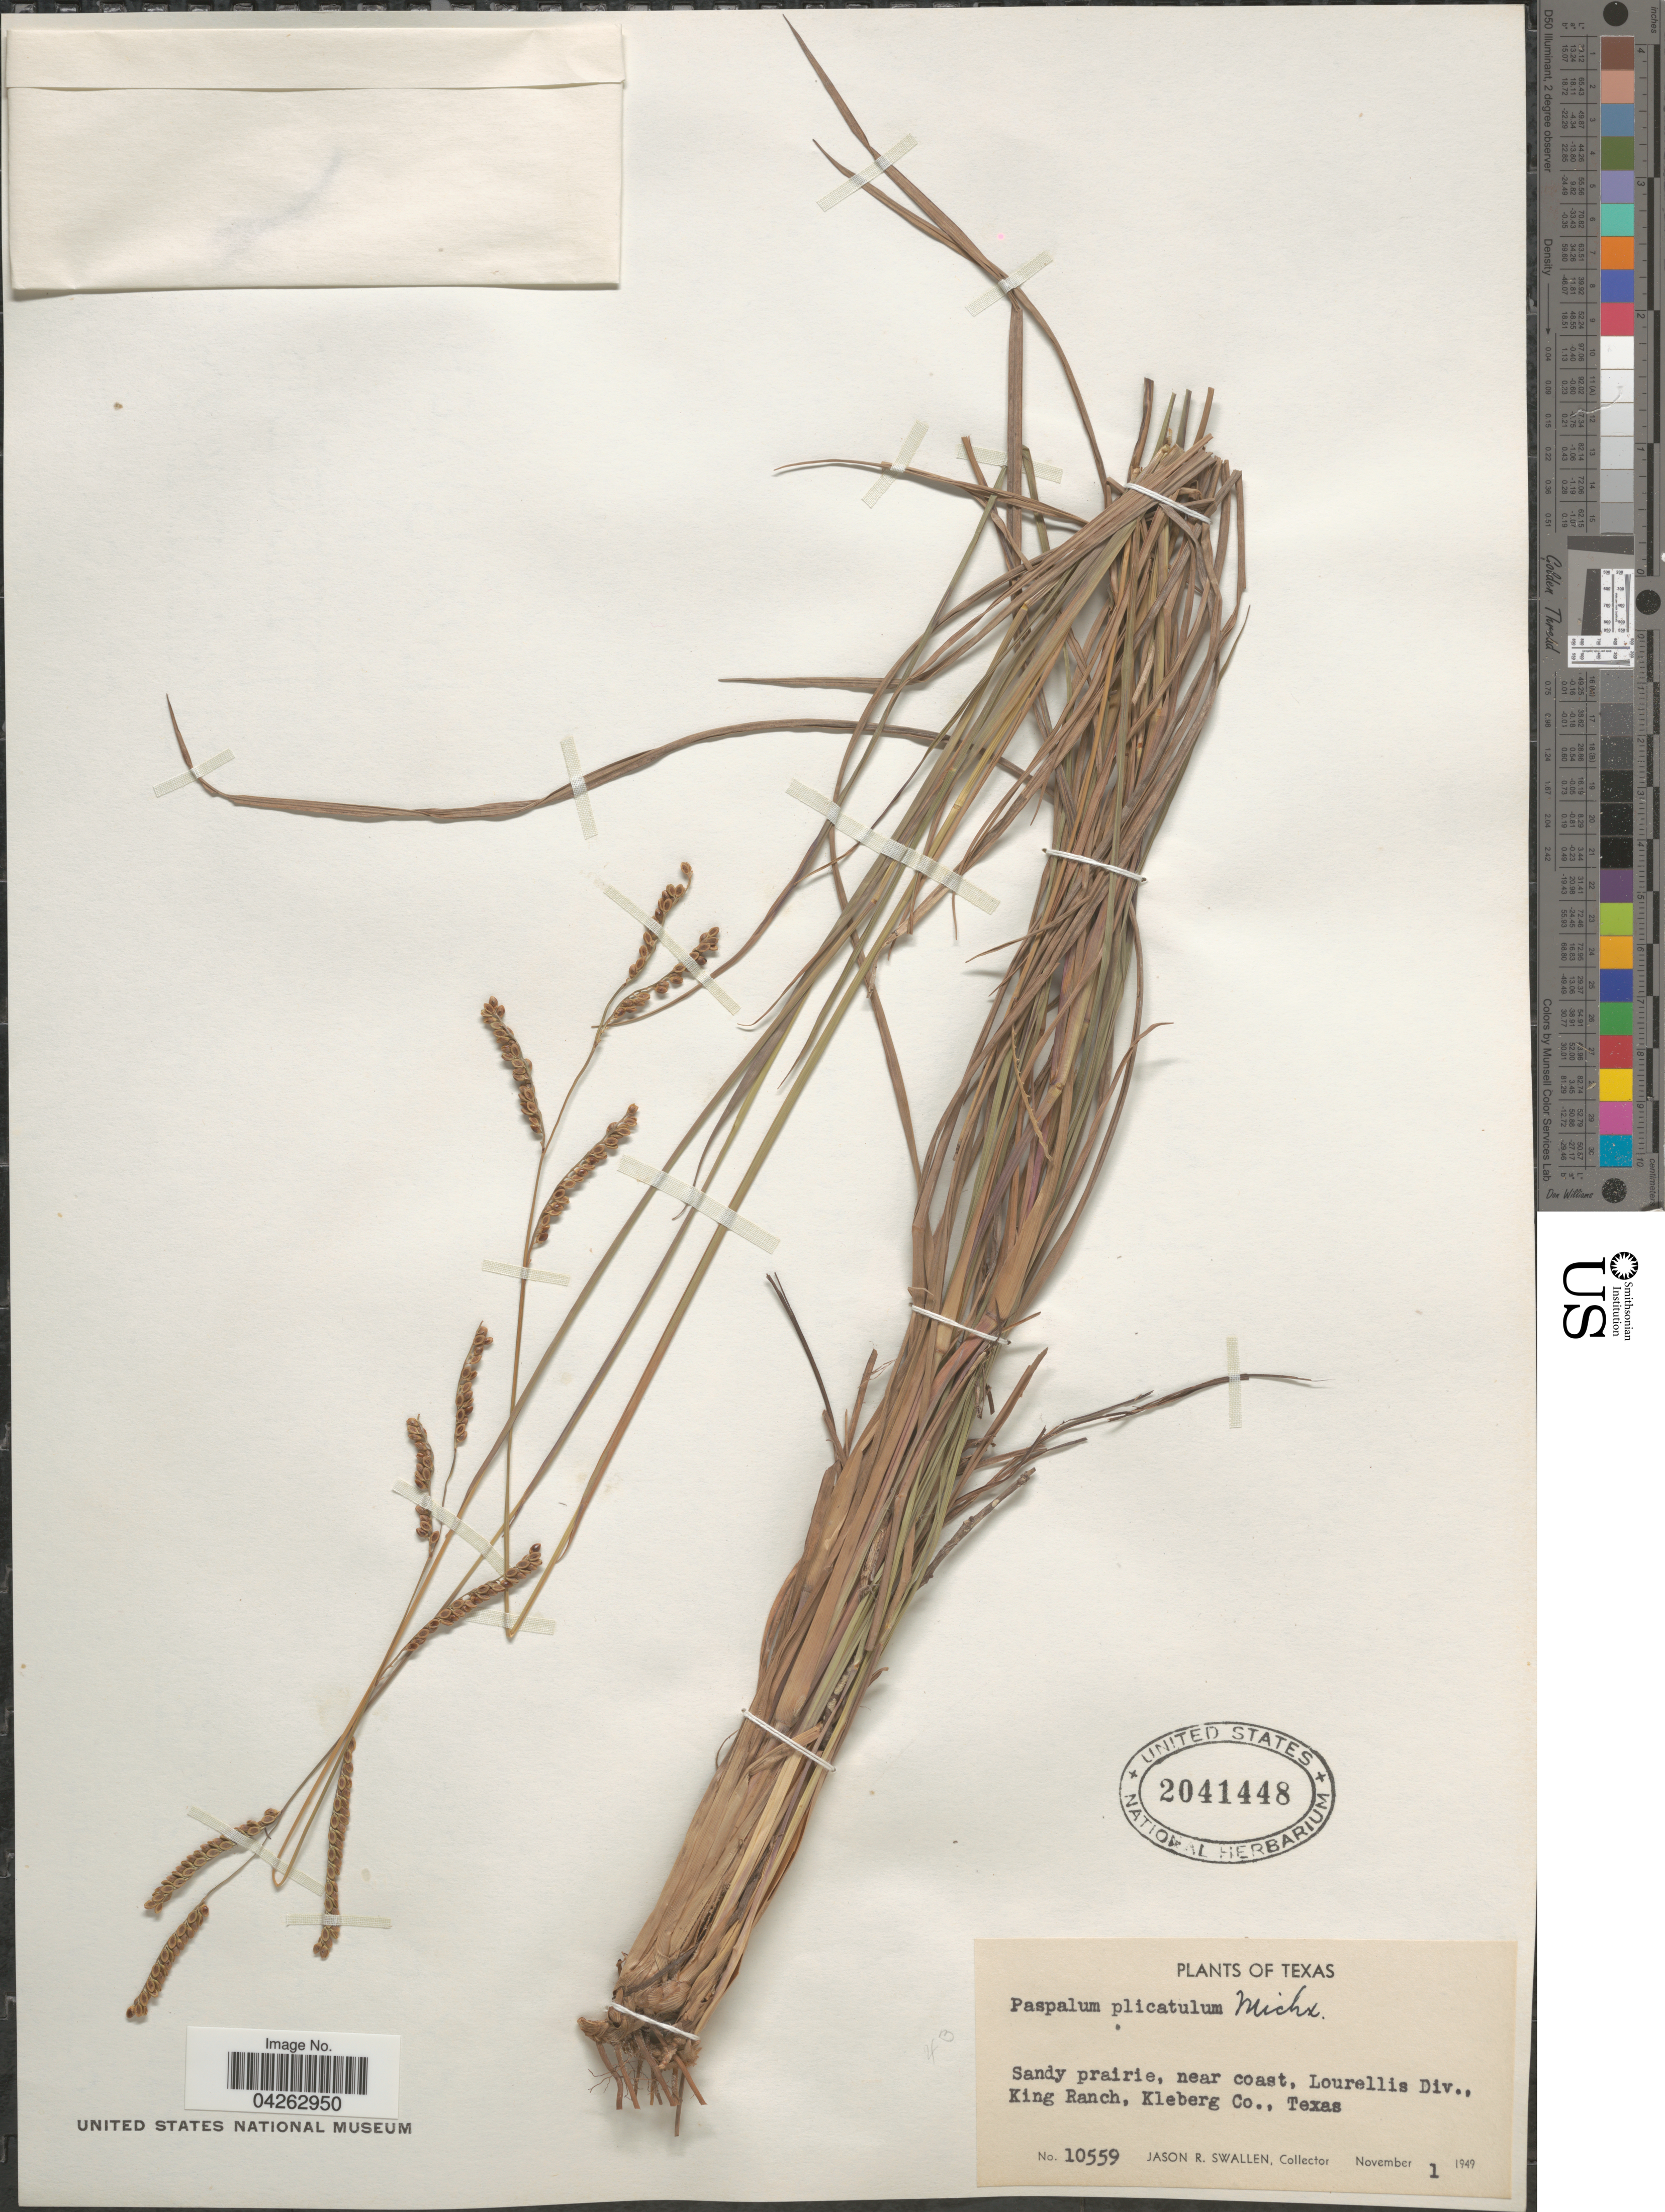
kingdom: Plantae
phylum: Tracheophyta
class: Liliopsida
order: Poales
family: Poaceae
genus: Paspalum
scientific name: Paspalum plicatulum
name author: Michx.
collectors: J. R. Swallen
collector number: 10559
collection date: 1949-11-01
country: United States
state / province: Texas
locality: Near coast, Lourellis Div., King Ranch, Kleberg Co.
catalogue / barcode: US 2041448